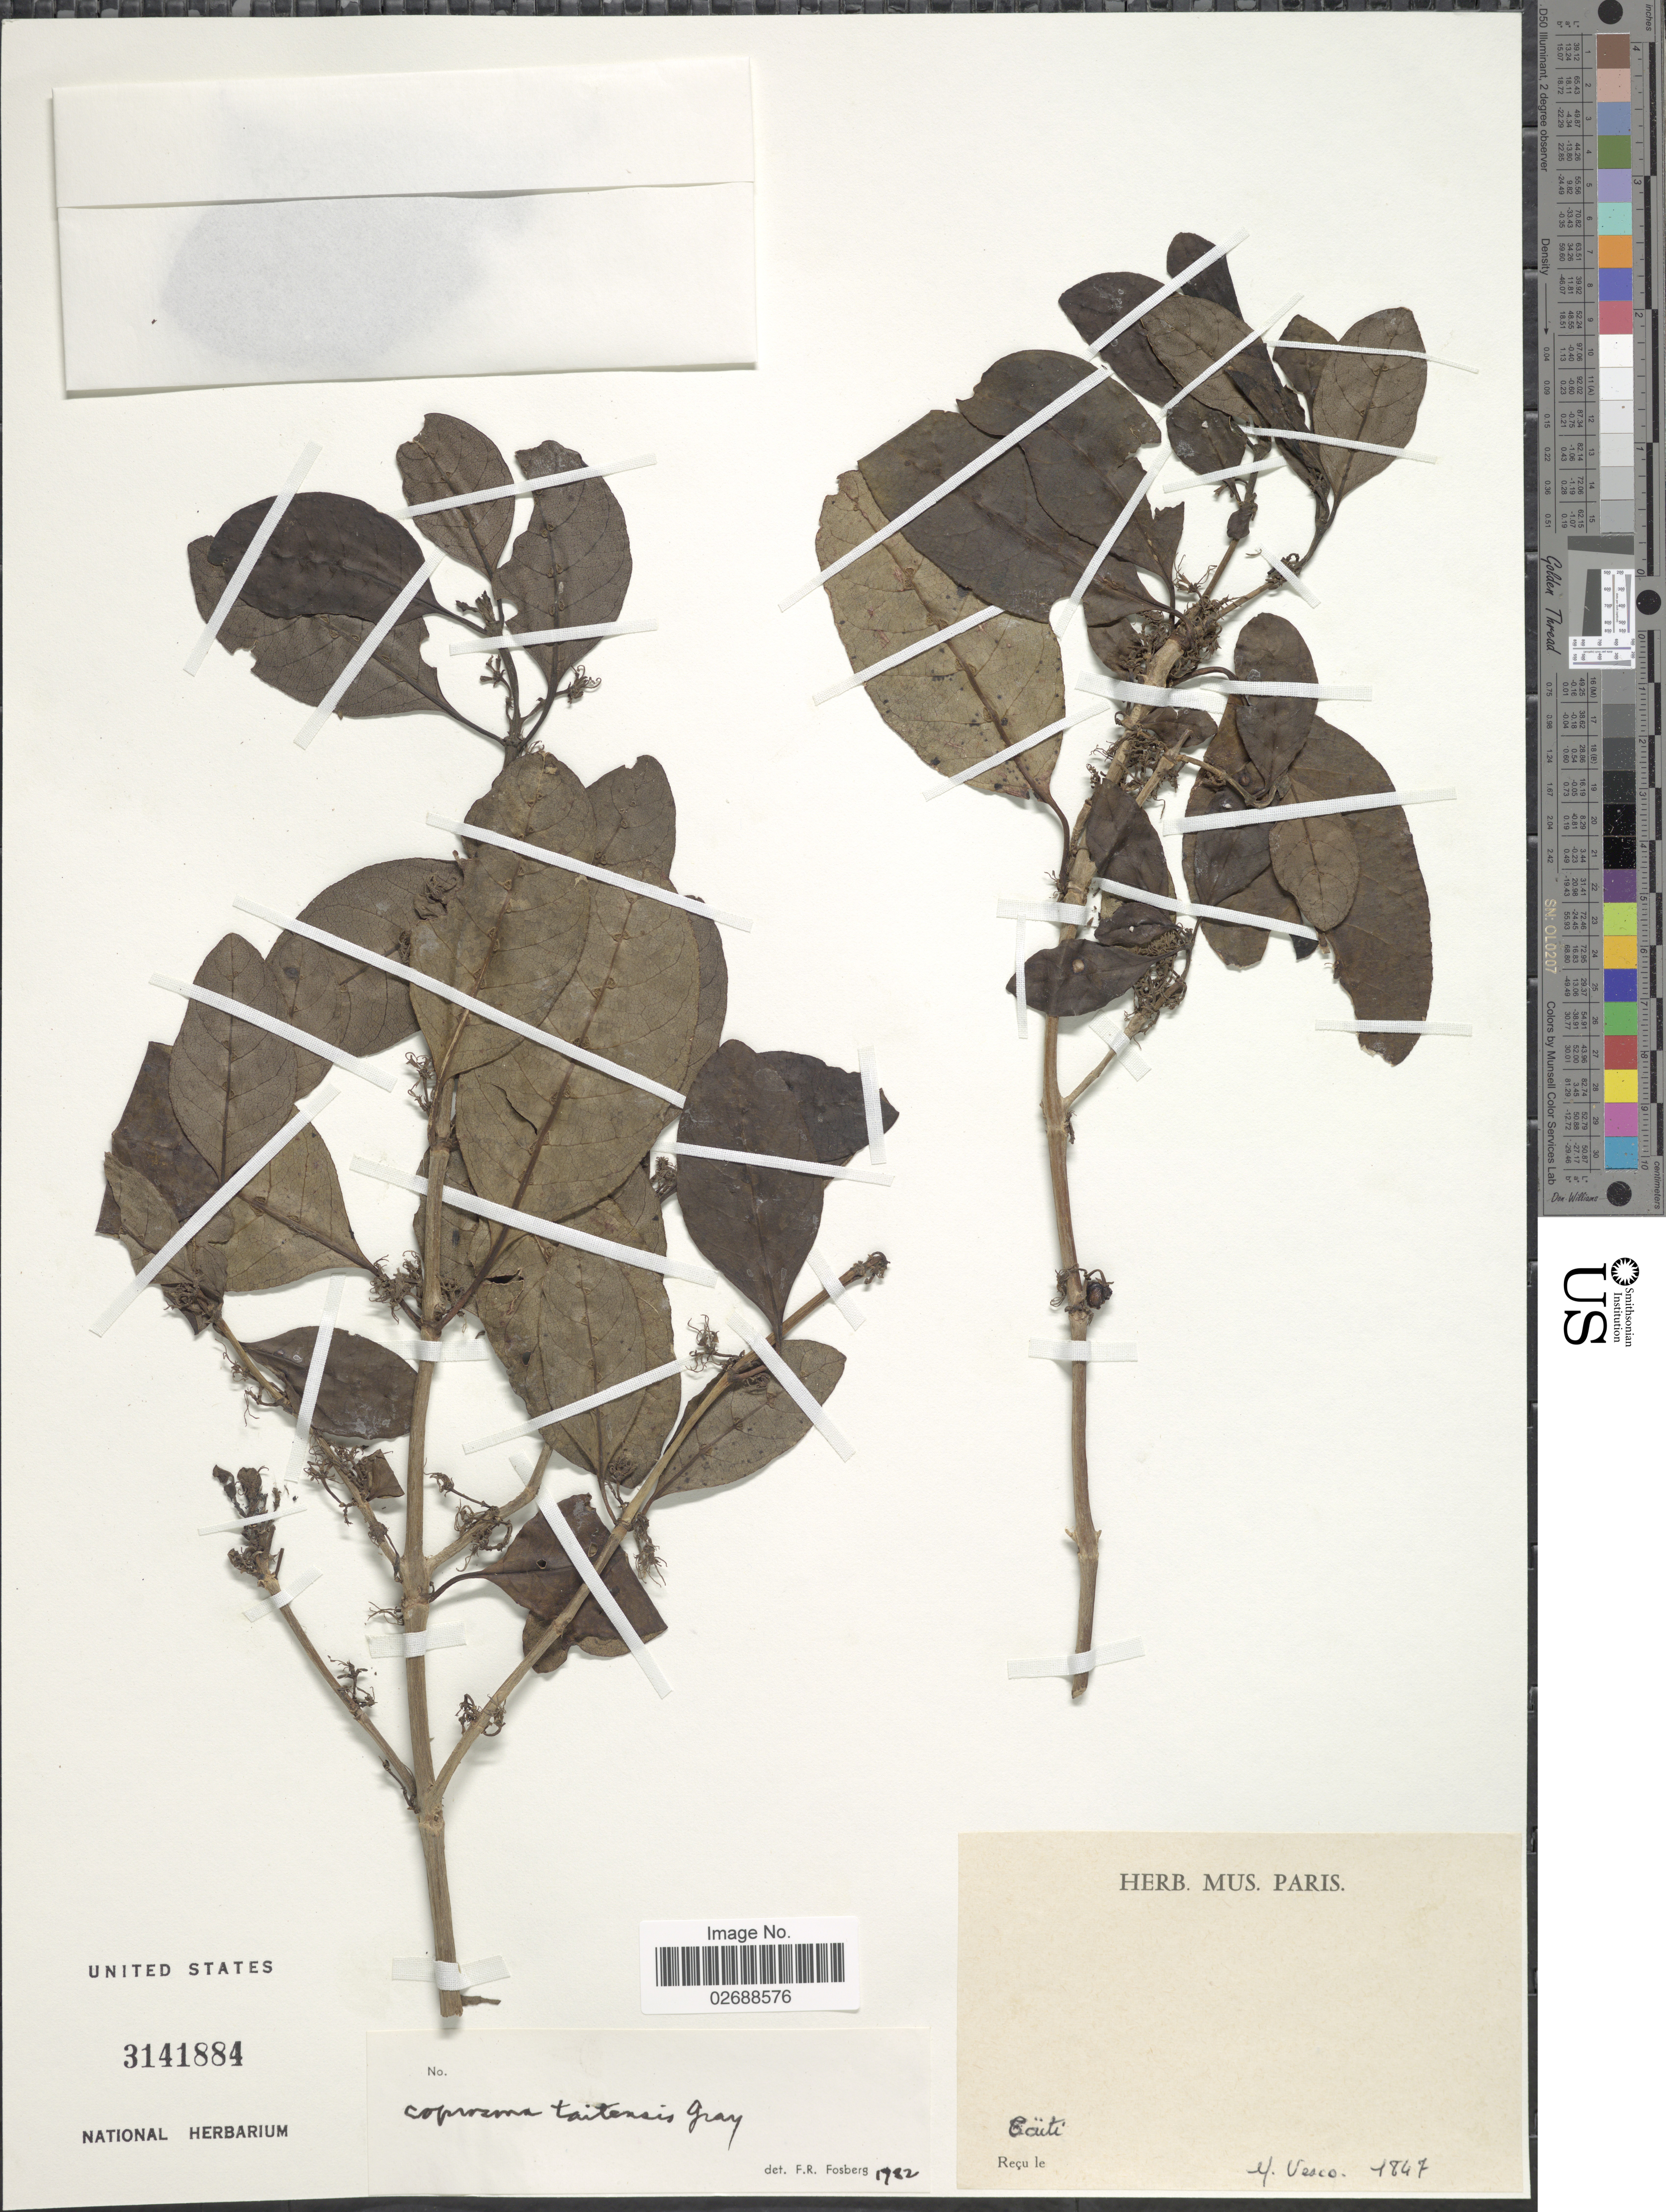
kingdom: Plantae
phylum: Tracheophyta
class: Magnoliopsida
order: Gentianales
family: Rubiaceae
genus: Coprosma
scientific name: Coprosma tahitensis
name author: A. Gray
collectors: M. Vesco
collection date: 1847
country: French Polynesia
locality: Taiti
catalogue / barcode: US 3141884